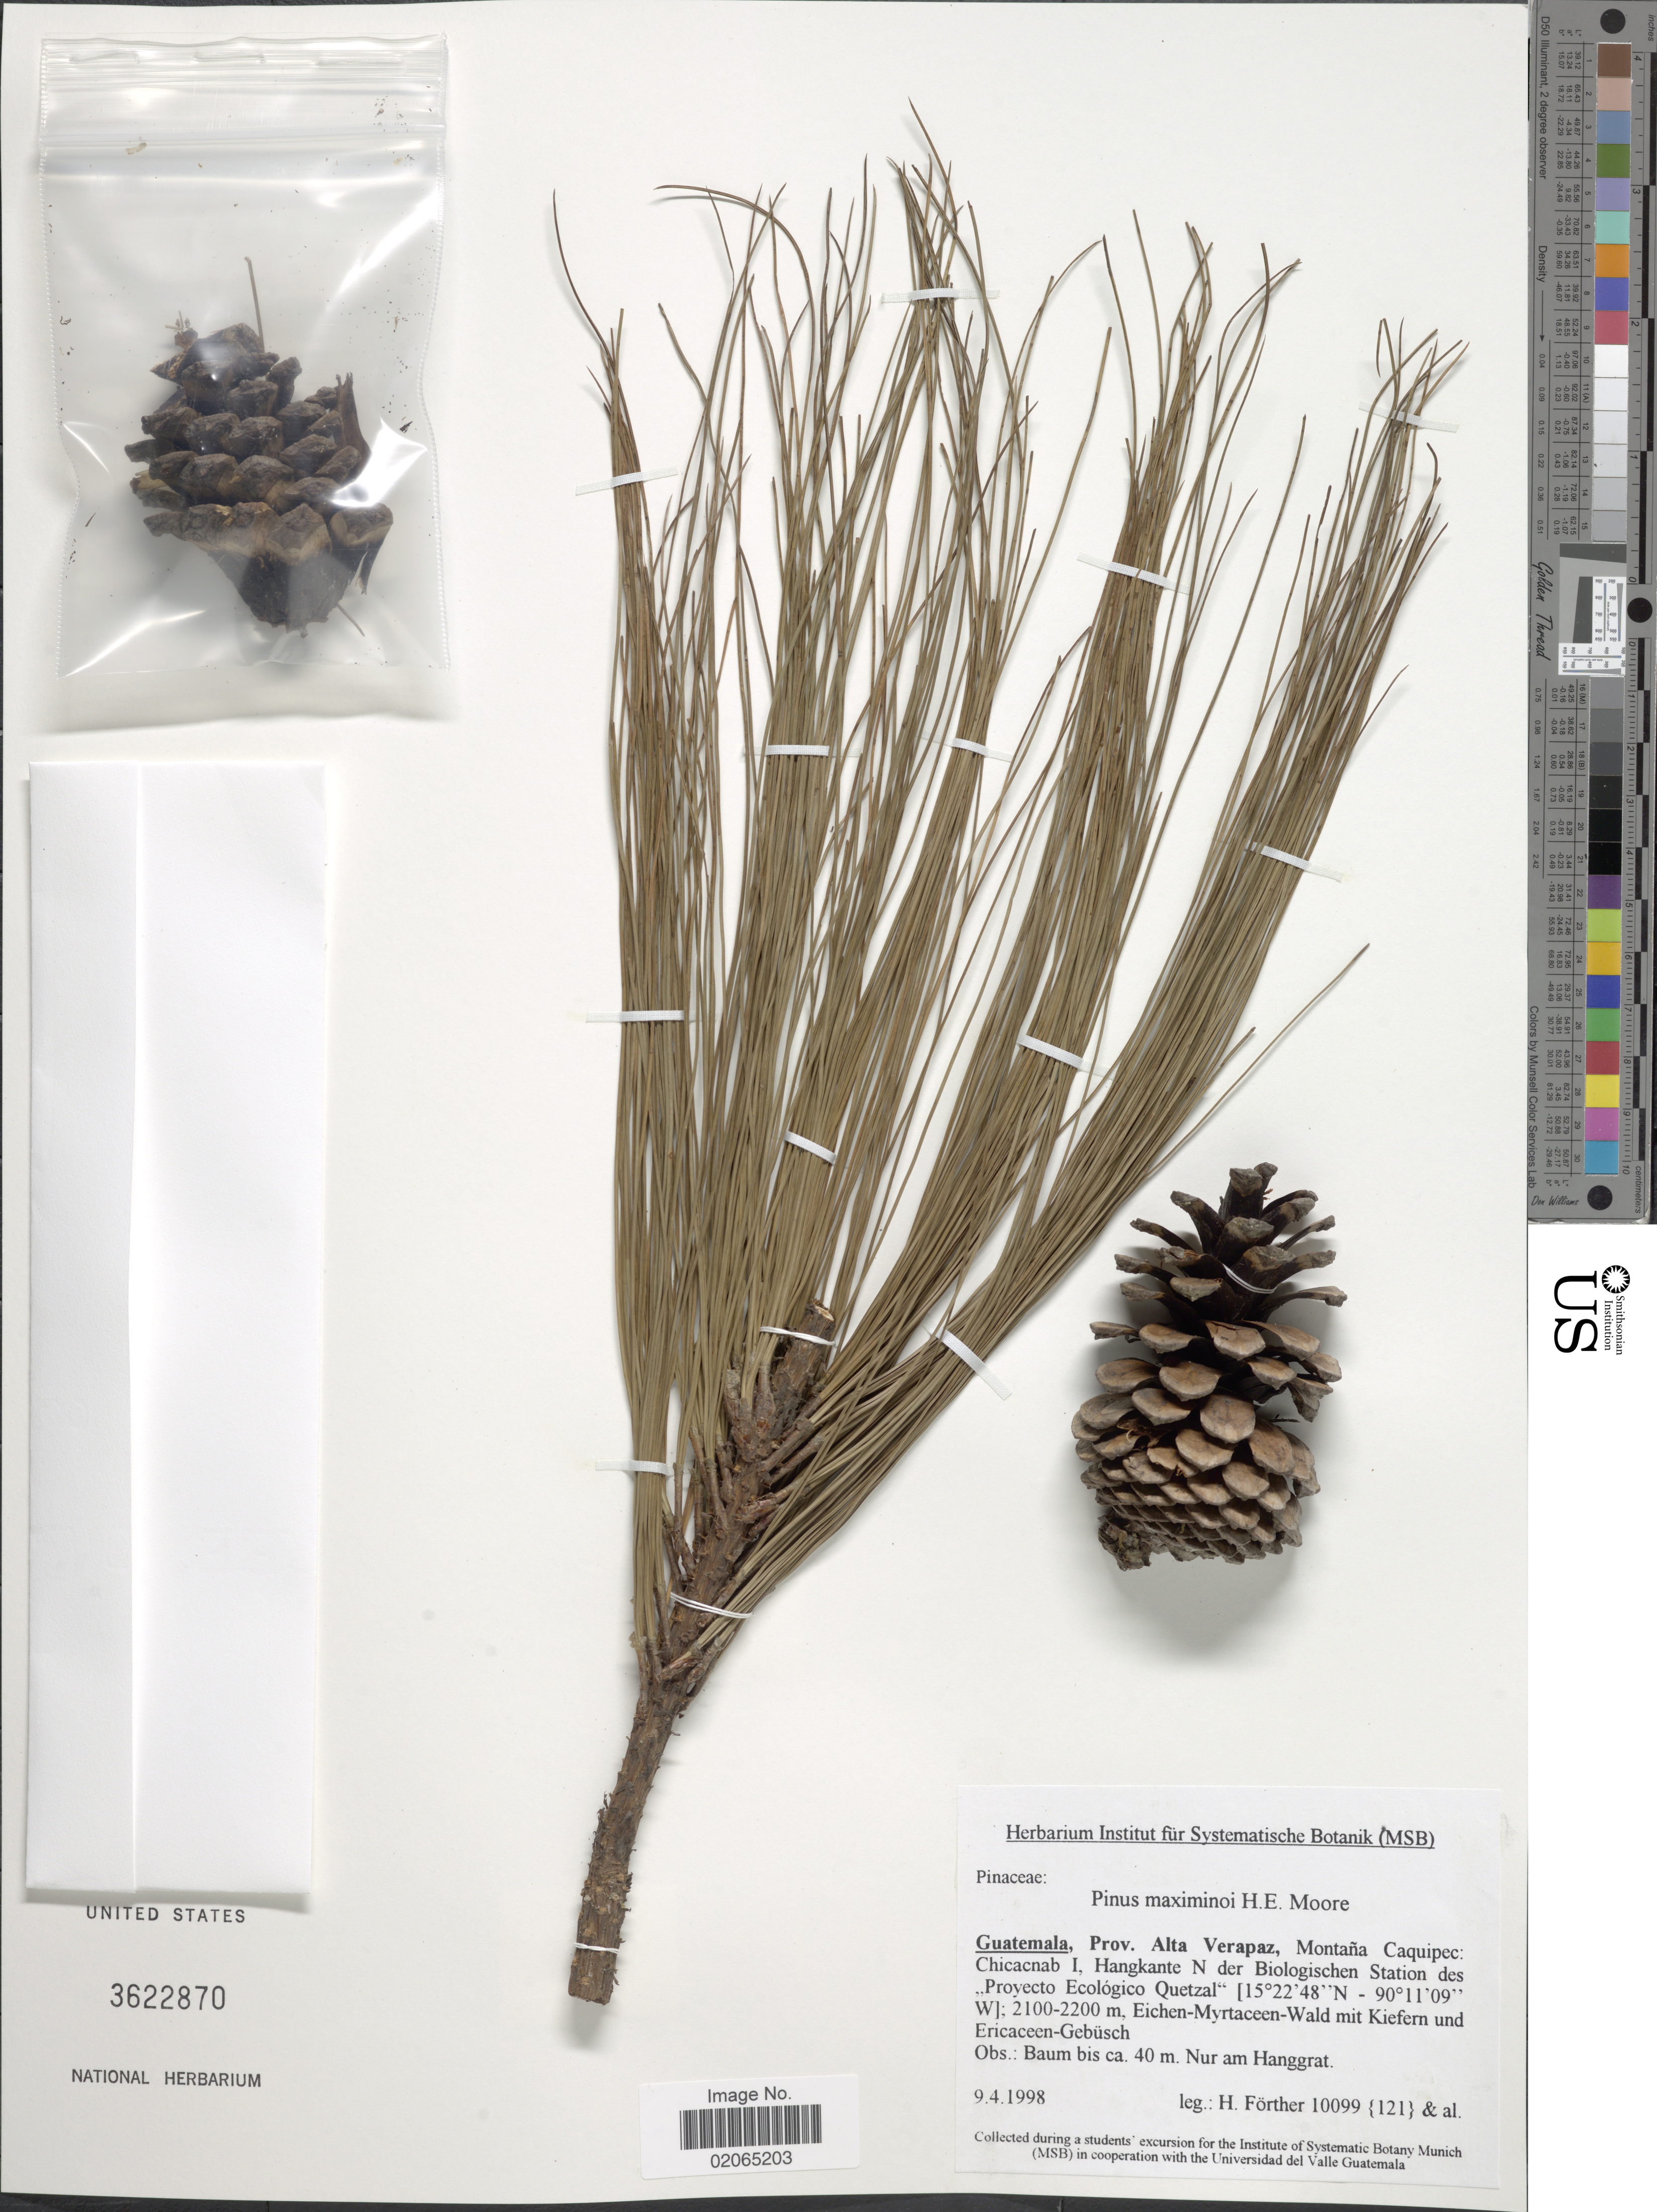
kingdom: Plantae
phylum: Tracheophyta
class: Pinopsida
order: Pinales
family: Pinaceae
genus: Pinus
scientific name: Pinus maximinoi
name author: H.E. Moore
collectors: H. Förther & et al.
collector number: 10099 (121)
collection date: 1998-04-09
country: Guatemala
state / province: Alta Verapaz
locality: Montana Caquipec, Chicacnab I, Hangkante der Biologischen Station des Proyecto Ecologico Quetzal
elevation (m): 2100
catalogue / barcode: US 3622870